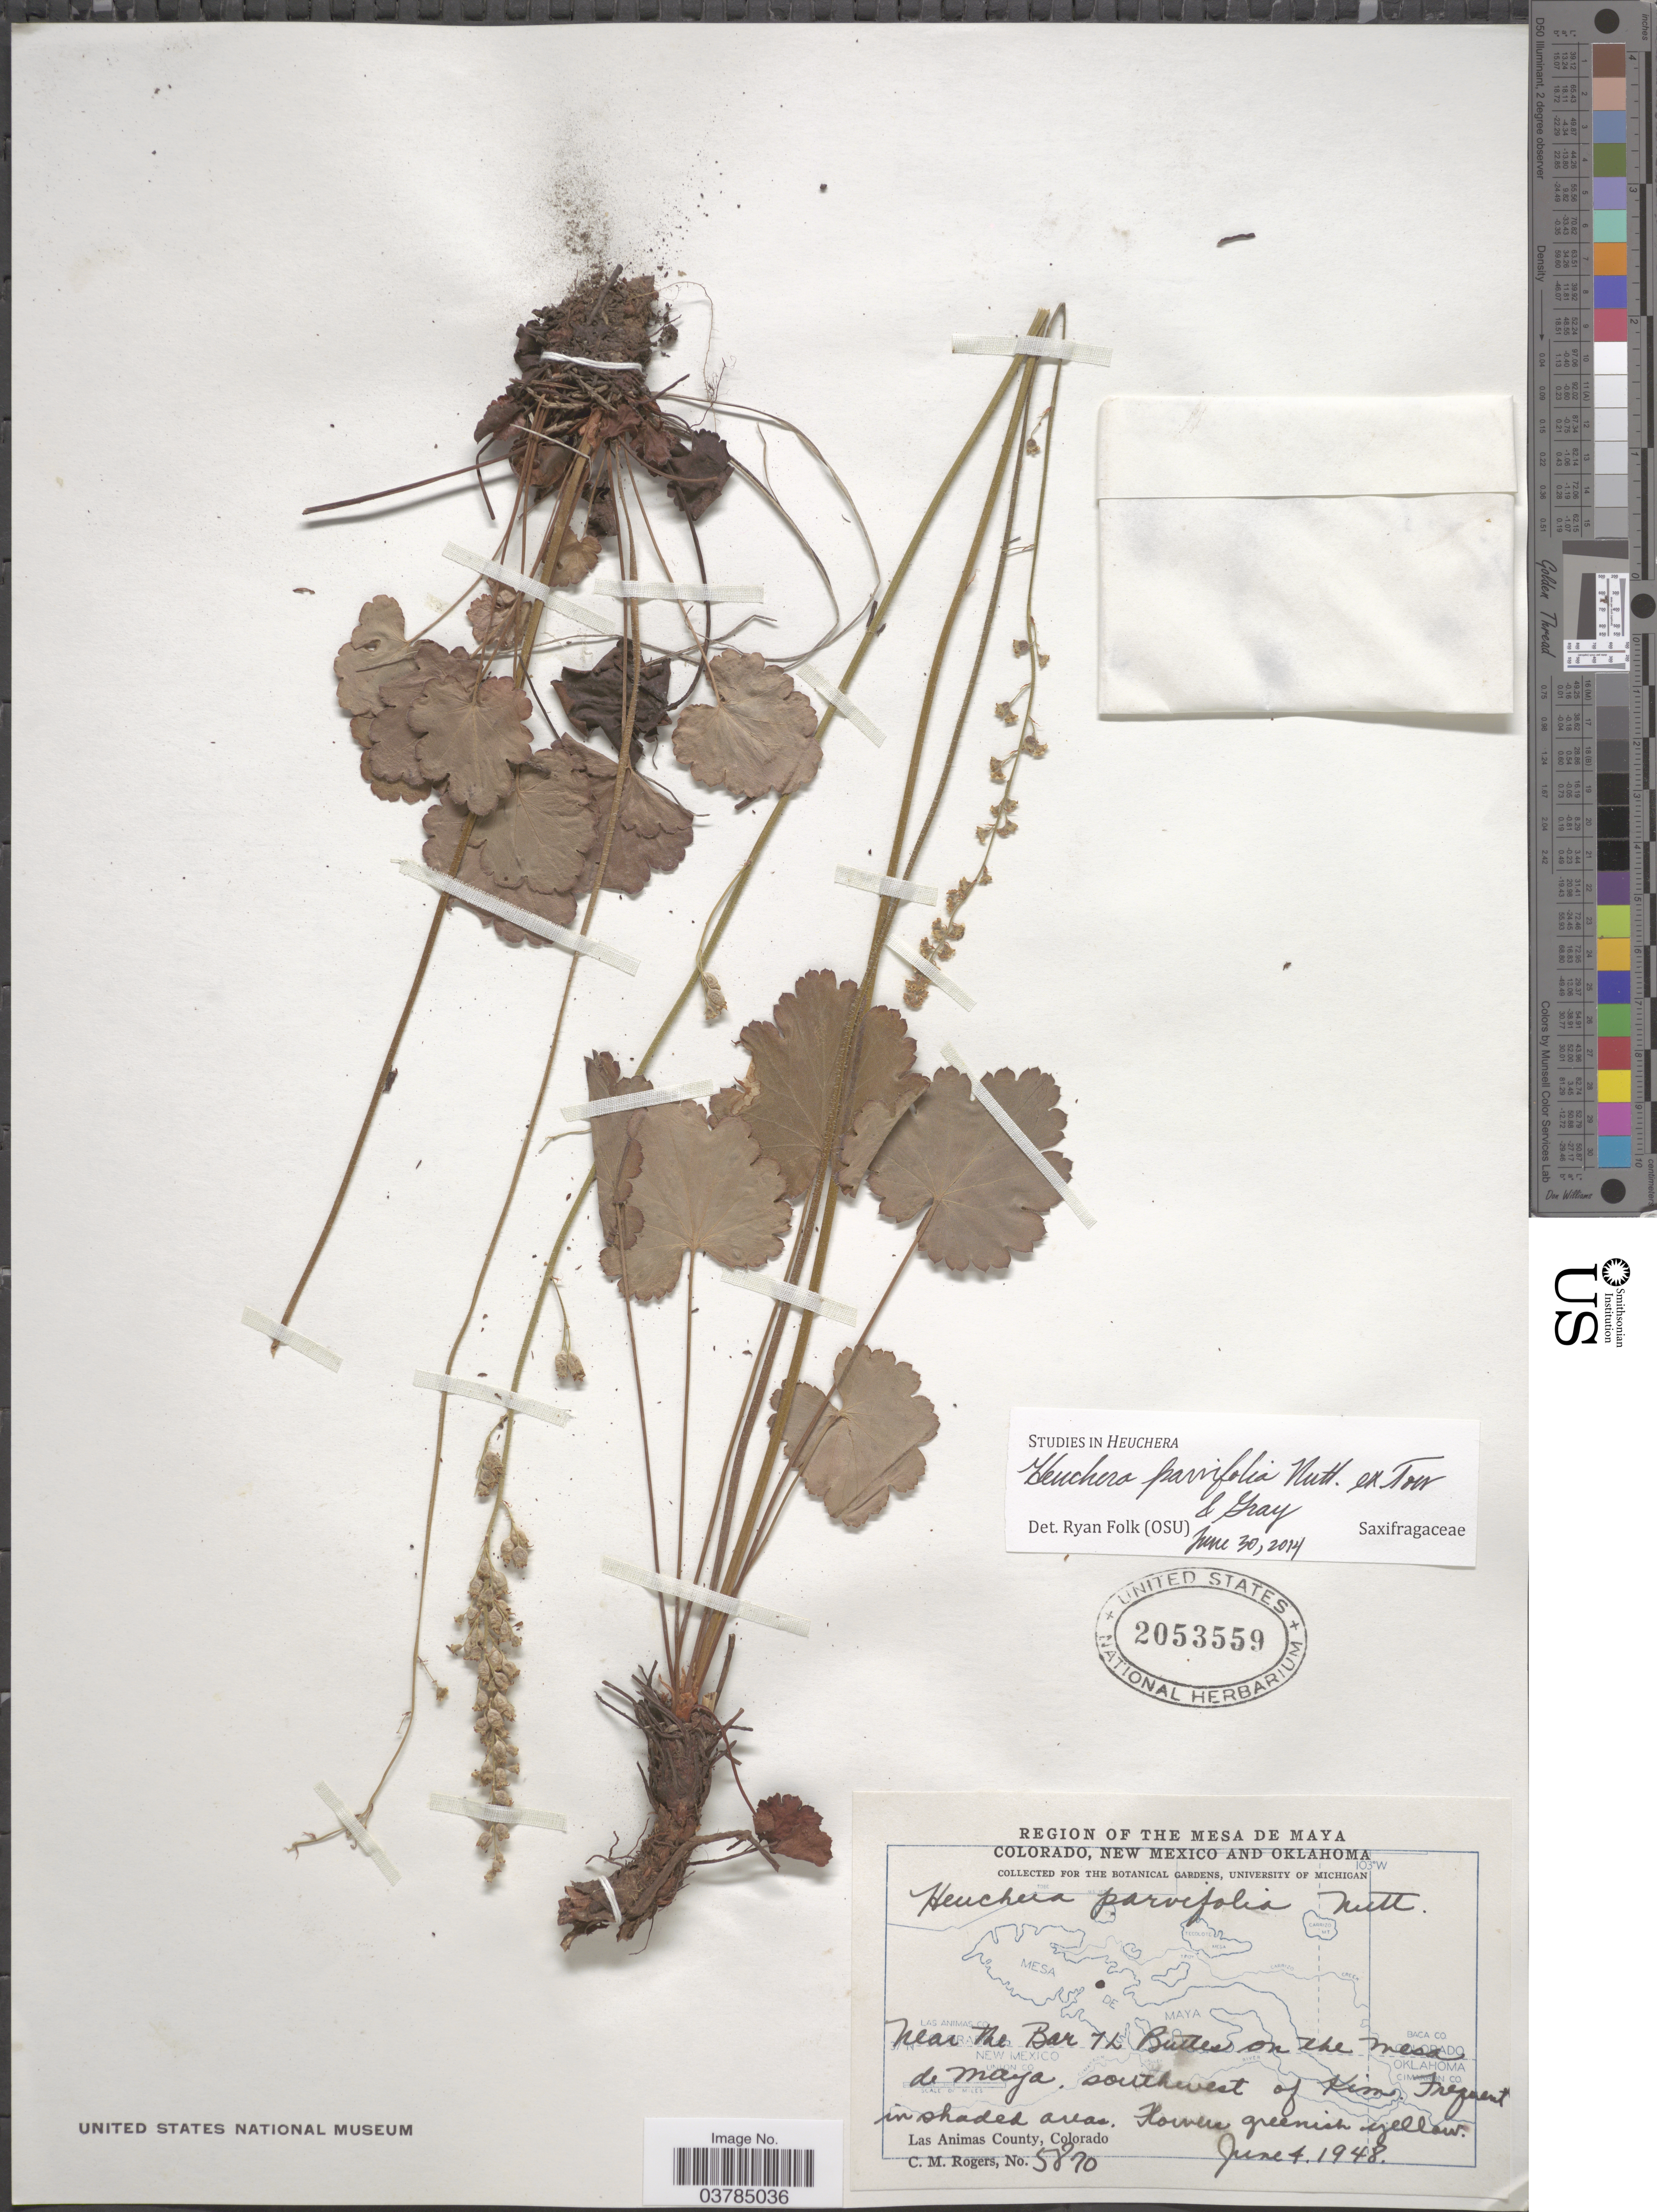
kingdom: Plantae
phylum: Tracheophyta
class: Magnoliopsida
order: Saxifragales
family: Saxifragaceae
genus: Heuchera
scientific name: Heuchera parvifolia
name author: Nutt.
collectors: C. M. Rogers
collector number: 5870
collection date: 1948-06-04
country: United States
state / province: Colorado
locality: Region Of The Mesa De Maya. Near The Bar 7 L Buttes on the mesa de Maya. Southwest of Kim. Las Animas County.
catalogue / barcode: US 2053559